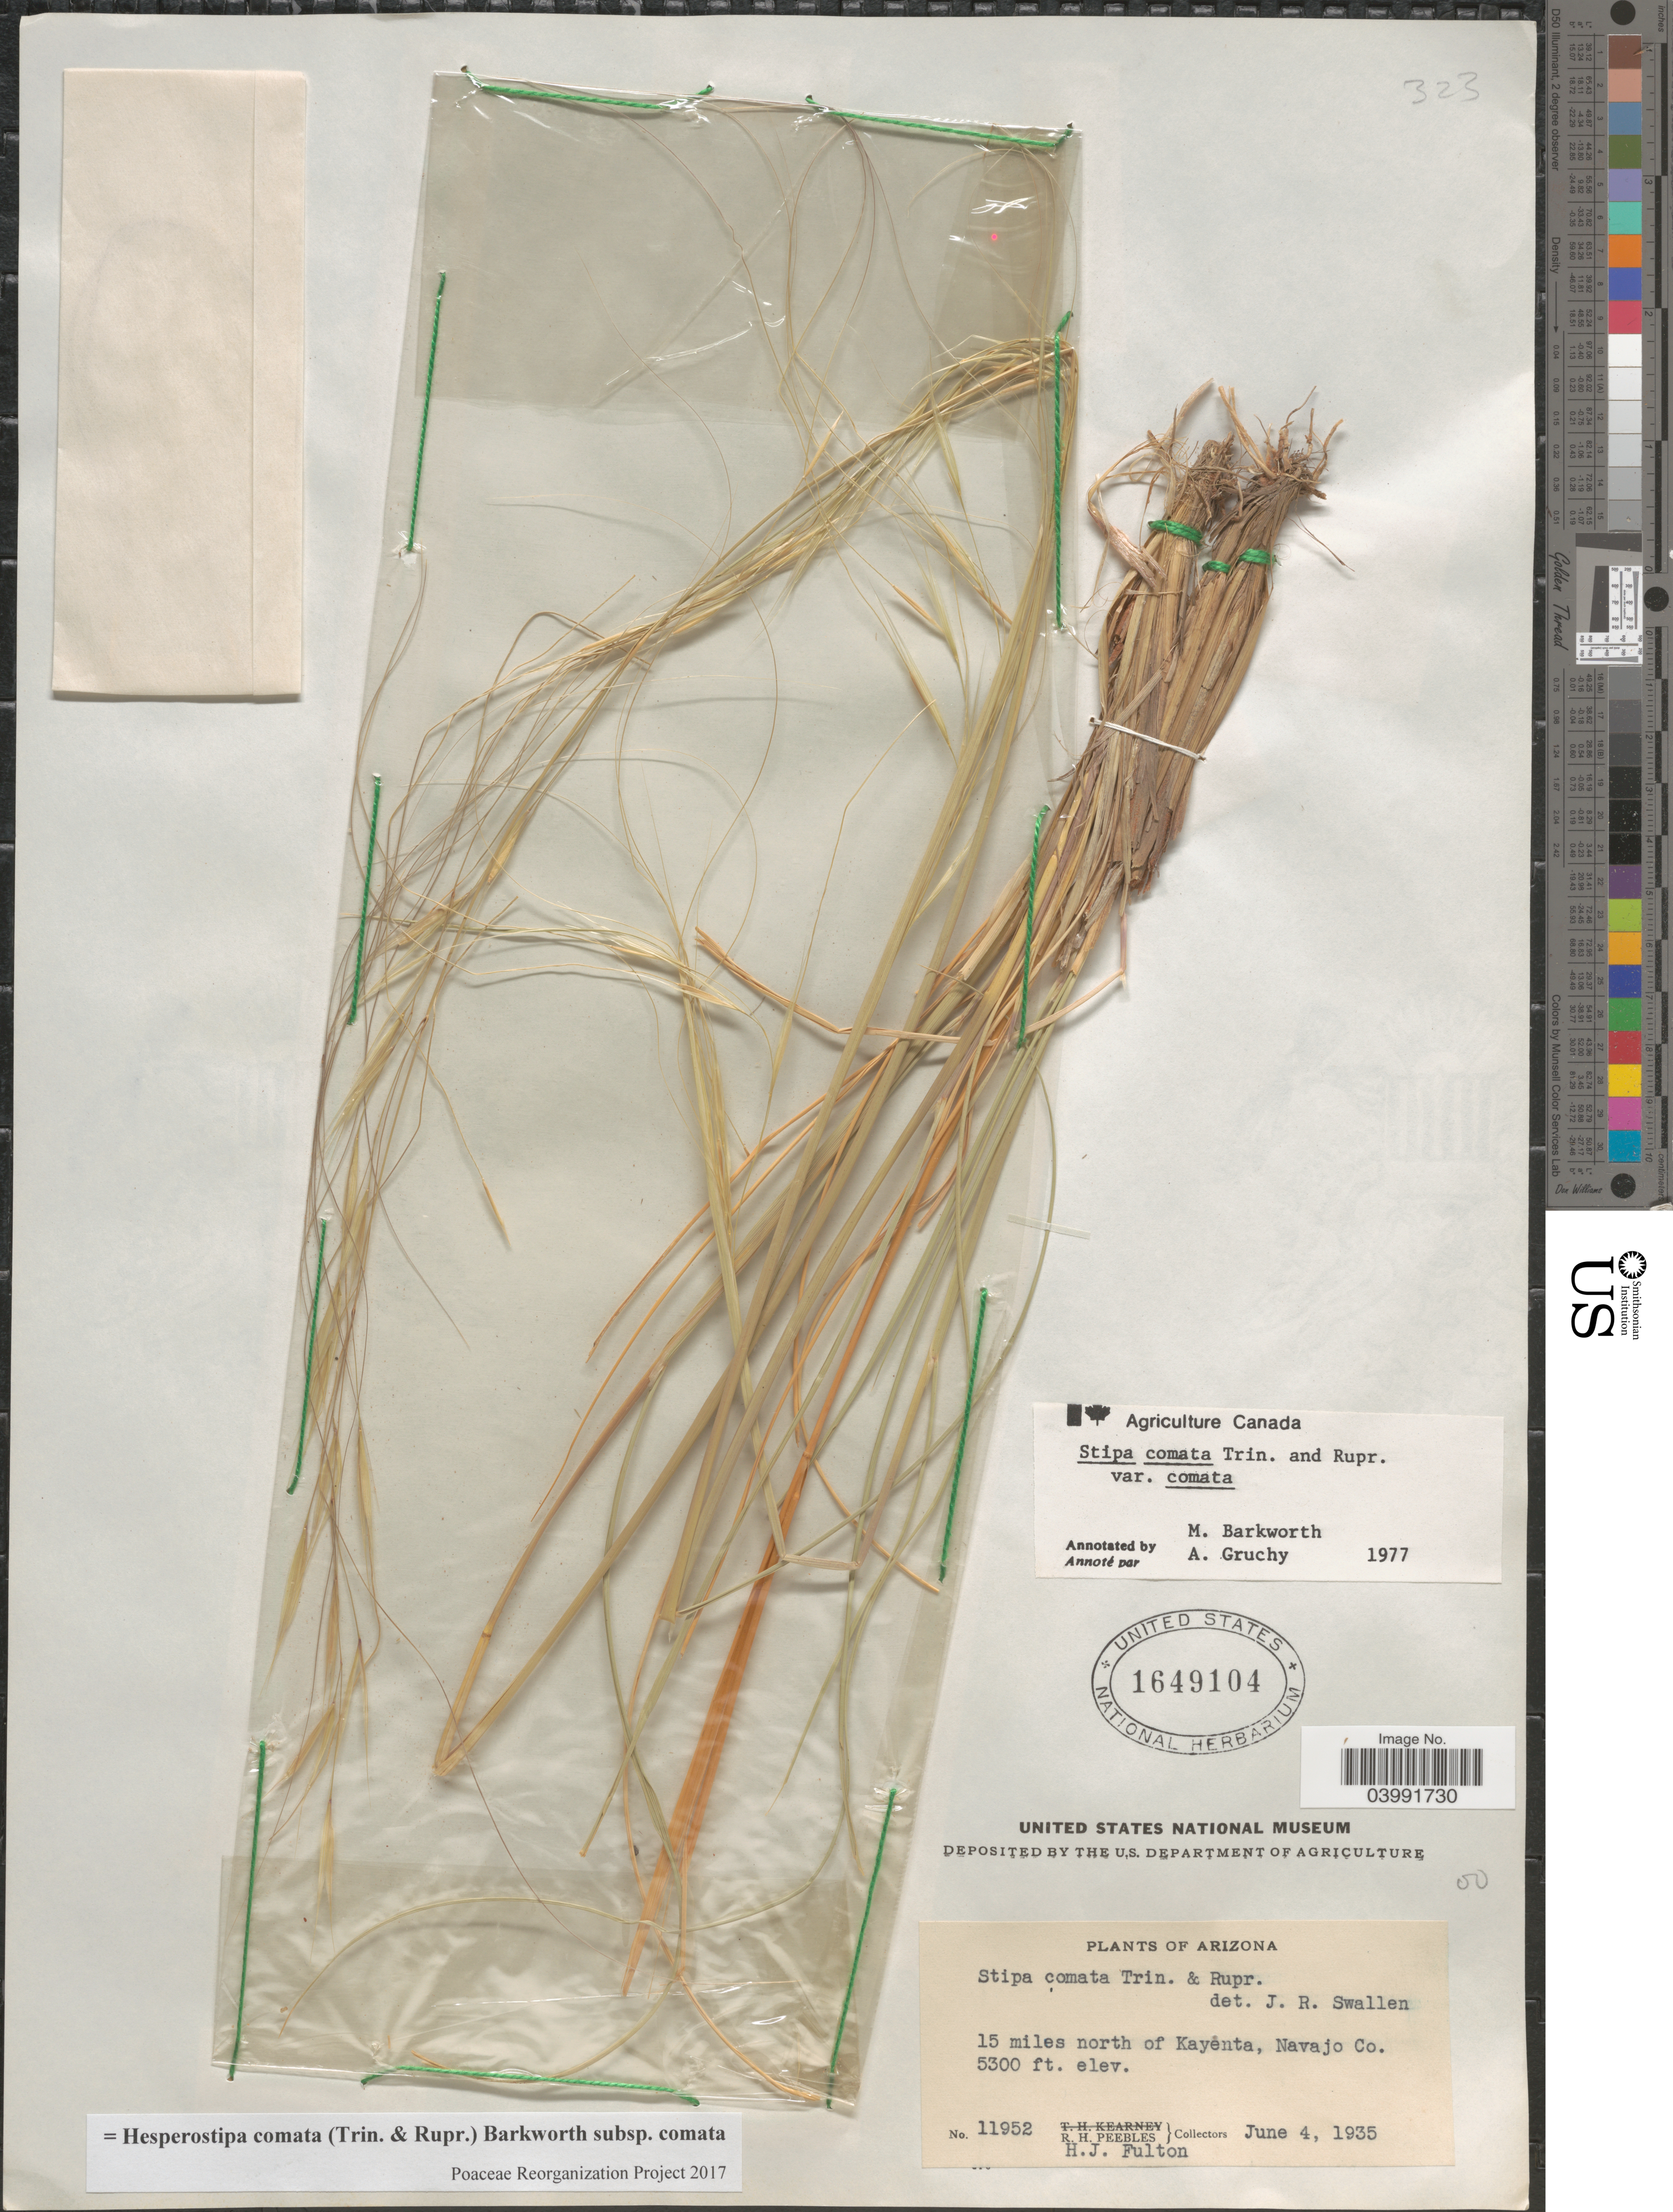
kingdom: Plantae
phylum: Tracheophyta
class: Liliopsida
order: Poales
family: Poaceae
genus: Hesperostipa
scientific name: Hesperostipa comata subsp. comata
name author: (Trin. & Rupr.) Barkworth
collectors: R. H. Peebles & H. Fulton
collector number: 11952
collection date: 1935-06-04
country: United States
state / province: Arizona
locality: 15 miles north of Kayenta, Navajo Co.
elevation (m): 1615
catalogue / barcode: US 1649104